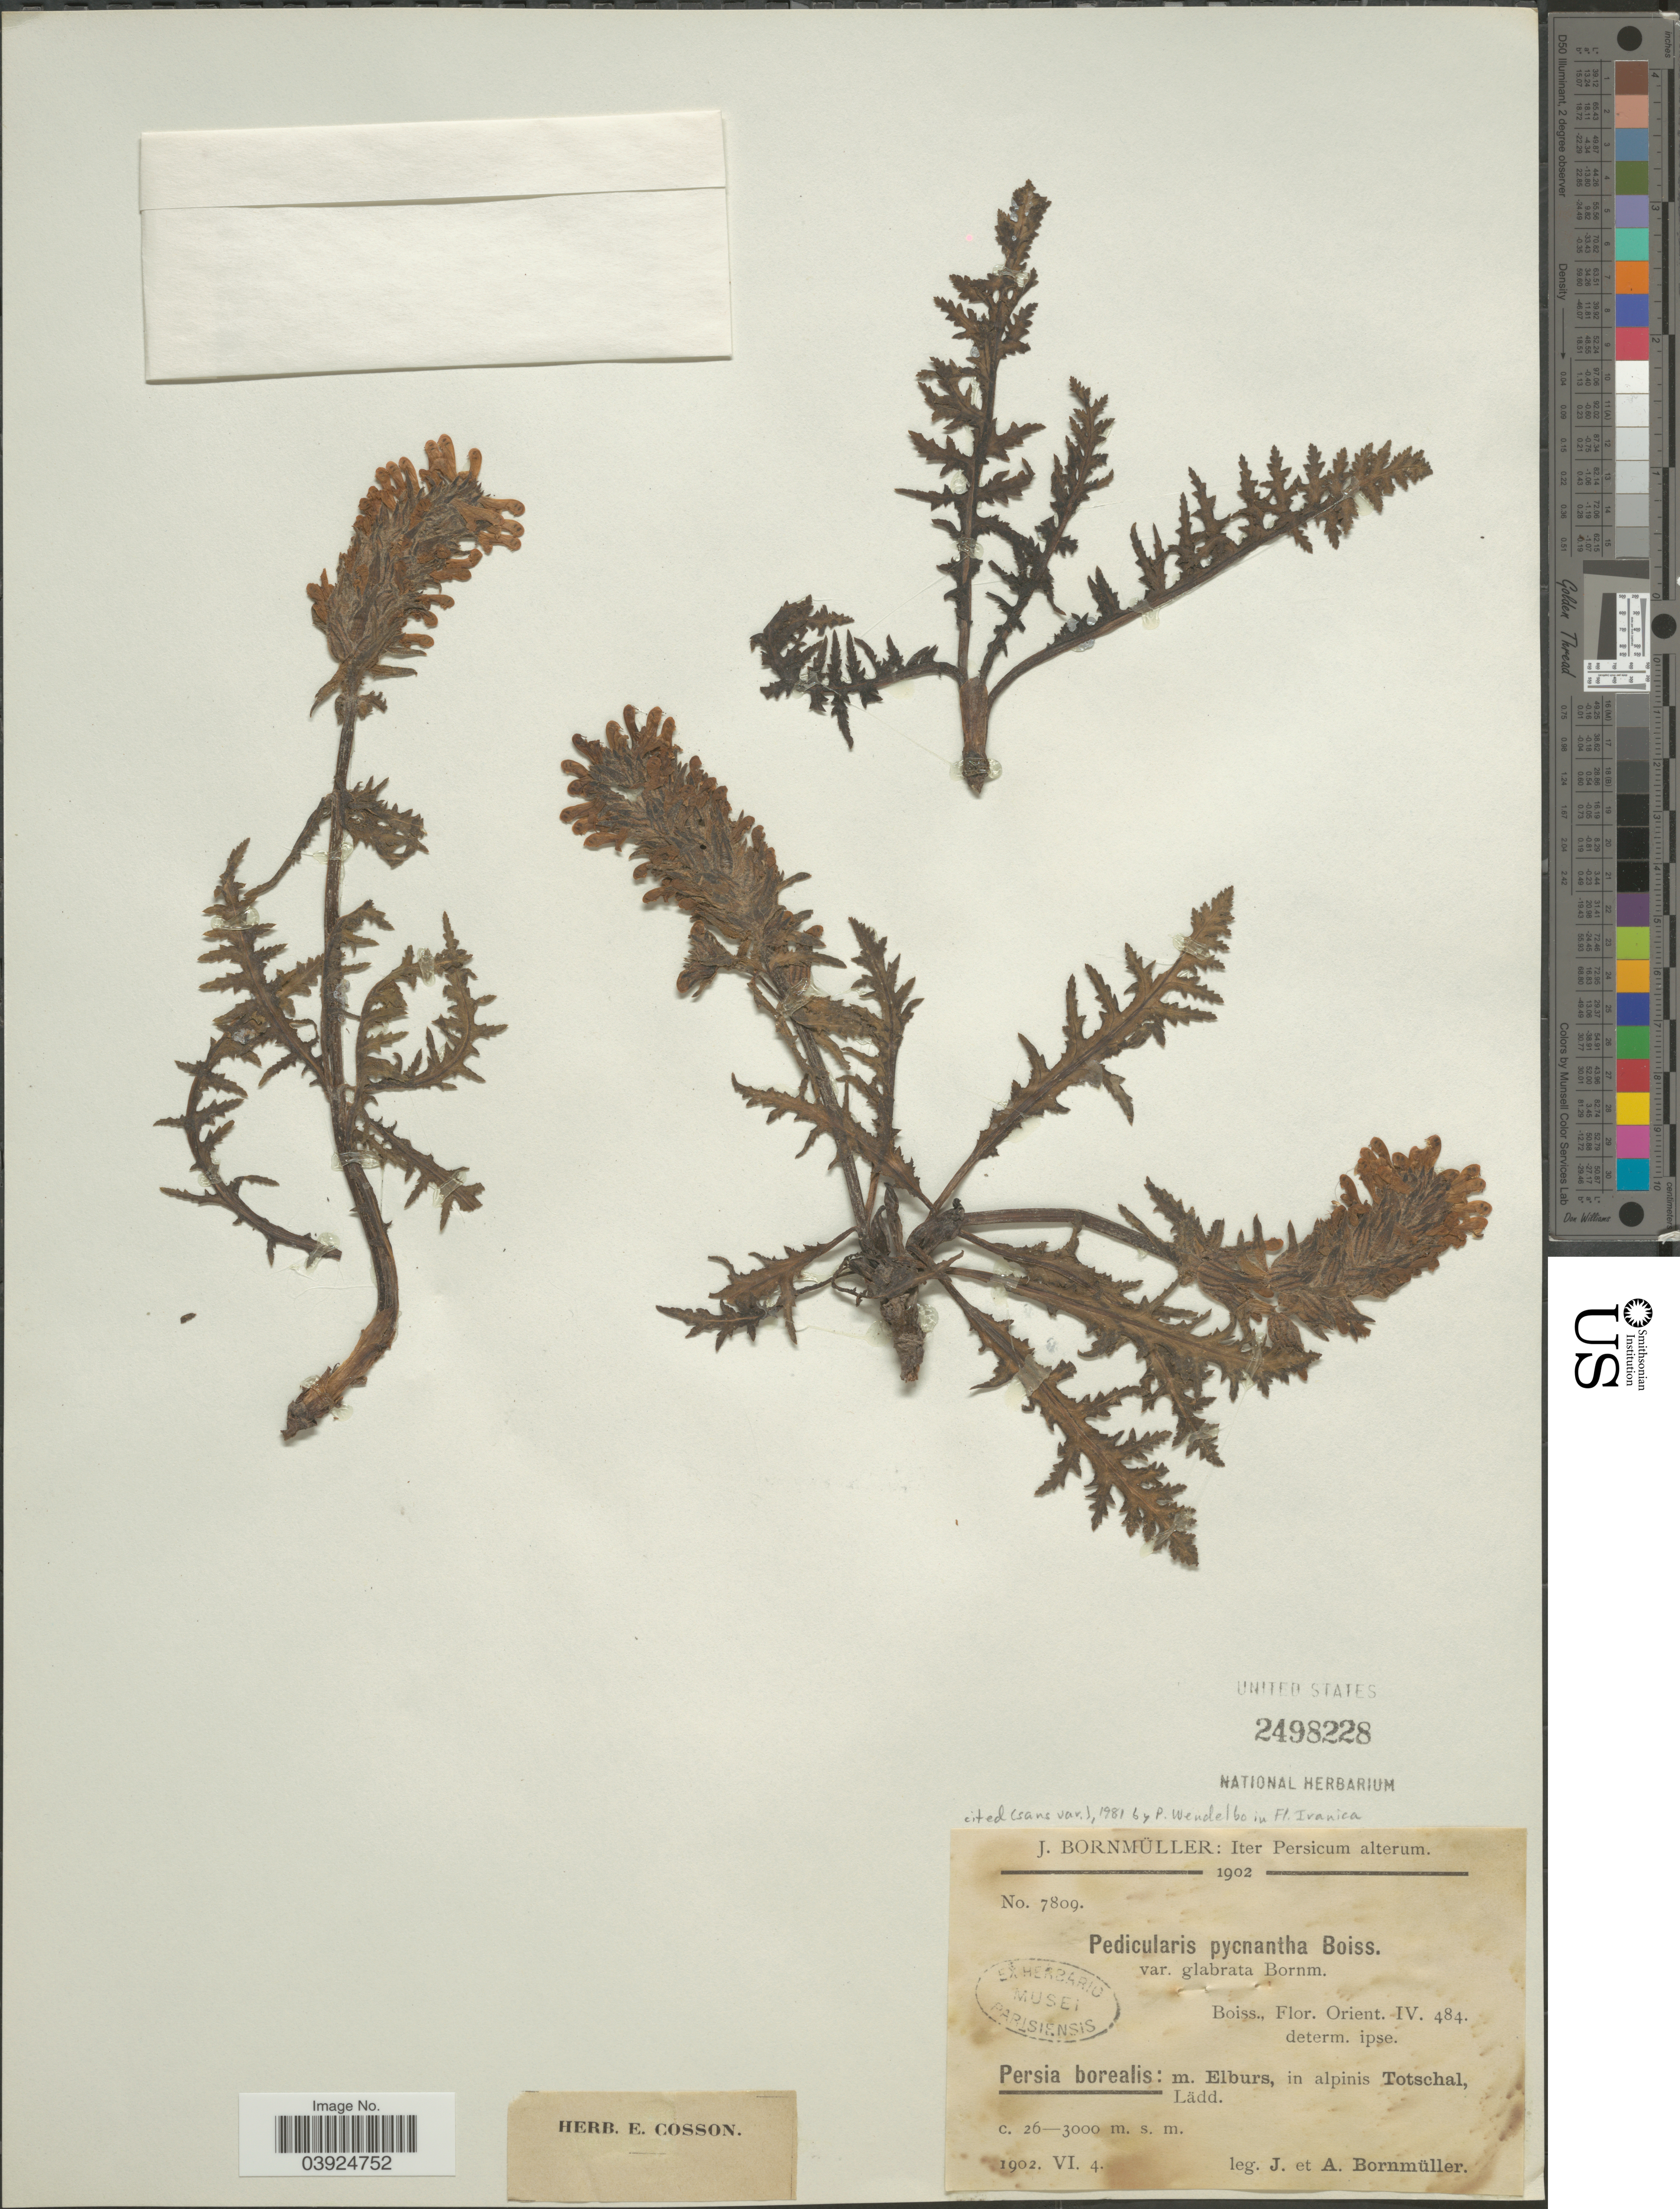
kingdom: Plantae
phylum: Tracheophyta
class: Magnoliopsida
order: Lamiales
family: Orobanchaceae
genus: Pedicularis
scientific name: Pedicularis pycnantha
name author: Boiss.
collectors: J. Bornmüller & A. Bornmüller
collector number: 7809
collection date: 1902-06-04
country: Iran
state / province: Alborz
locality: Iter Persicum alterum. Persia borealis: m. Elburs, in alpinis Totschal, Lädd.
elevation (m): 2600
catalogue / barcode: US 2498228